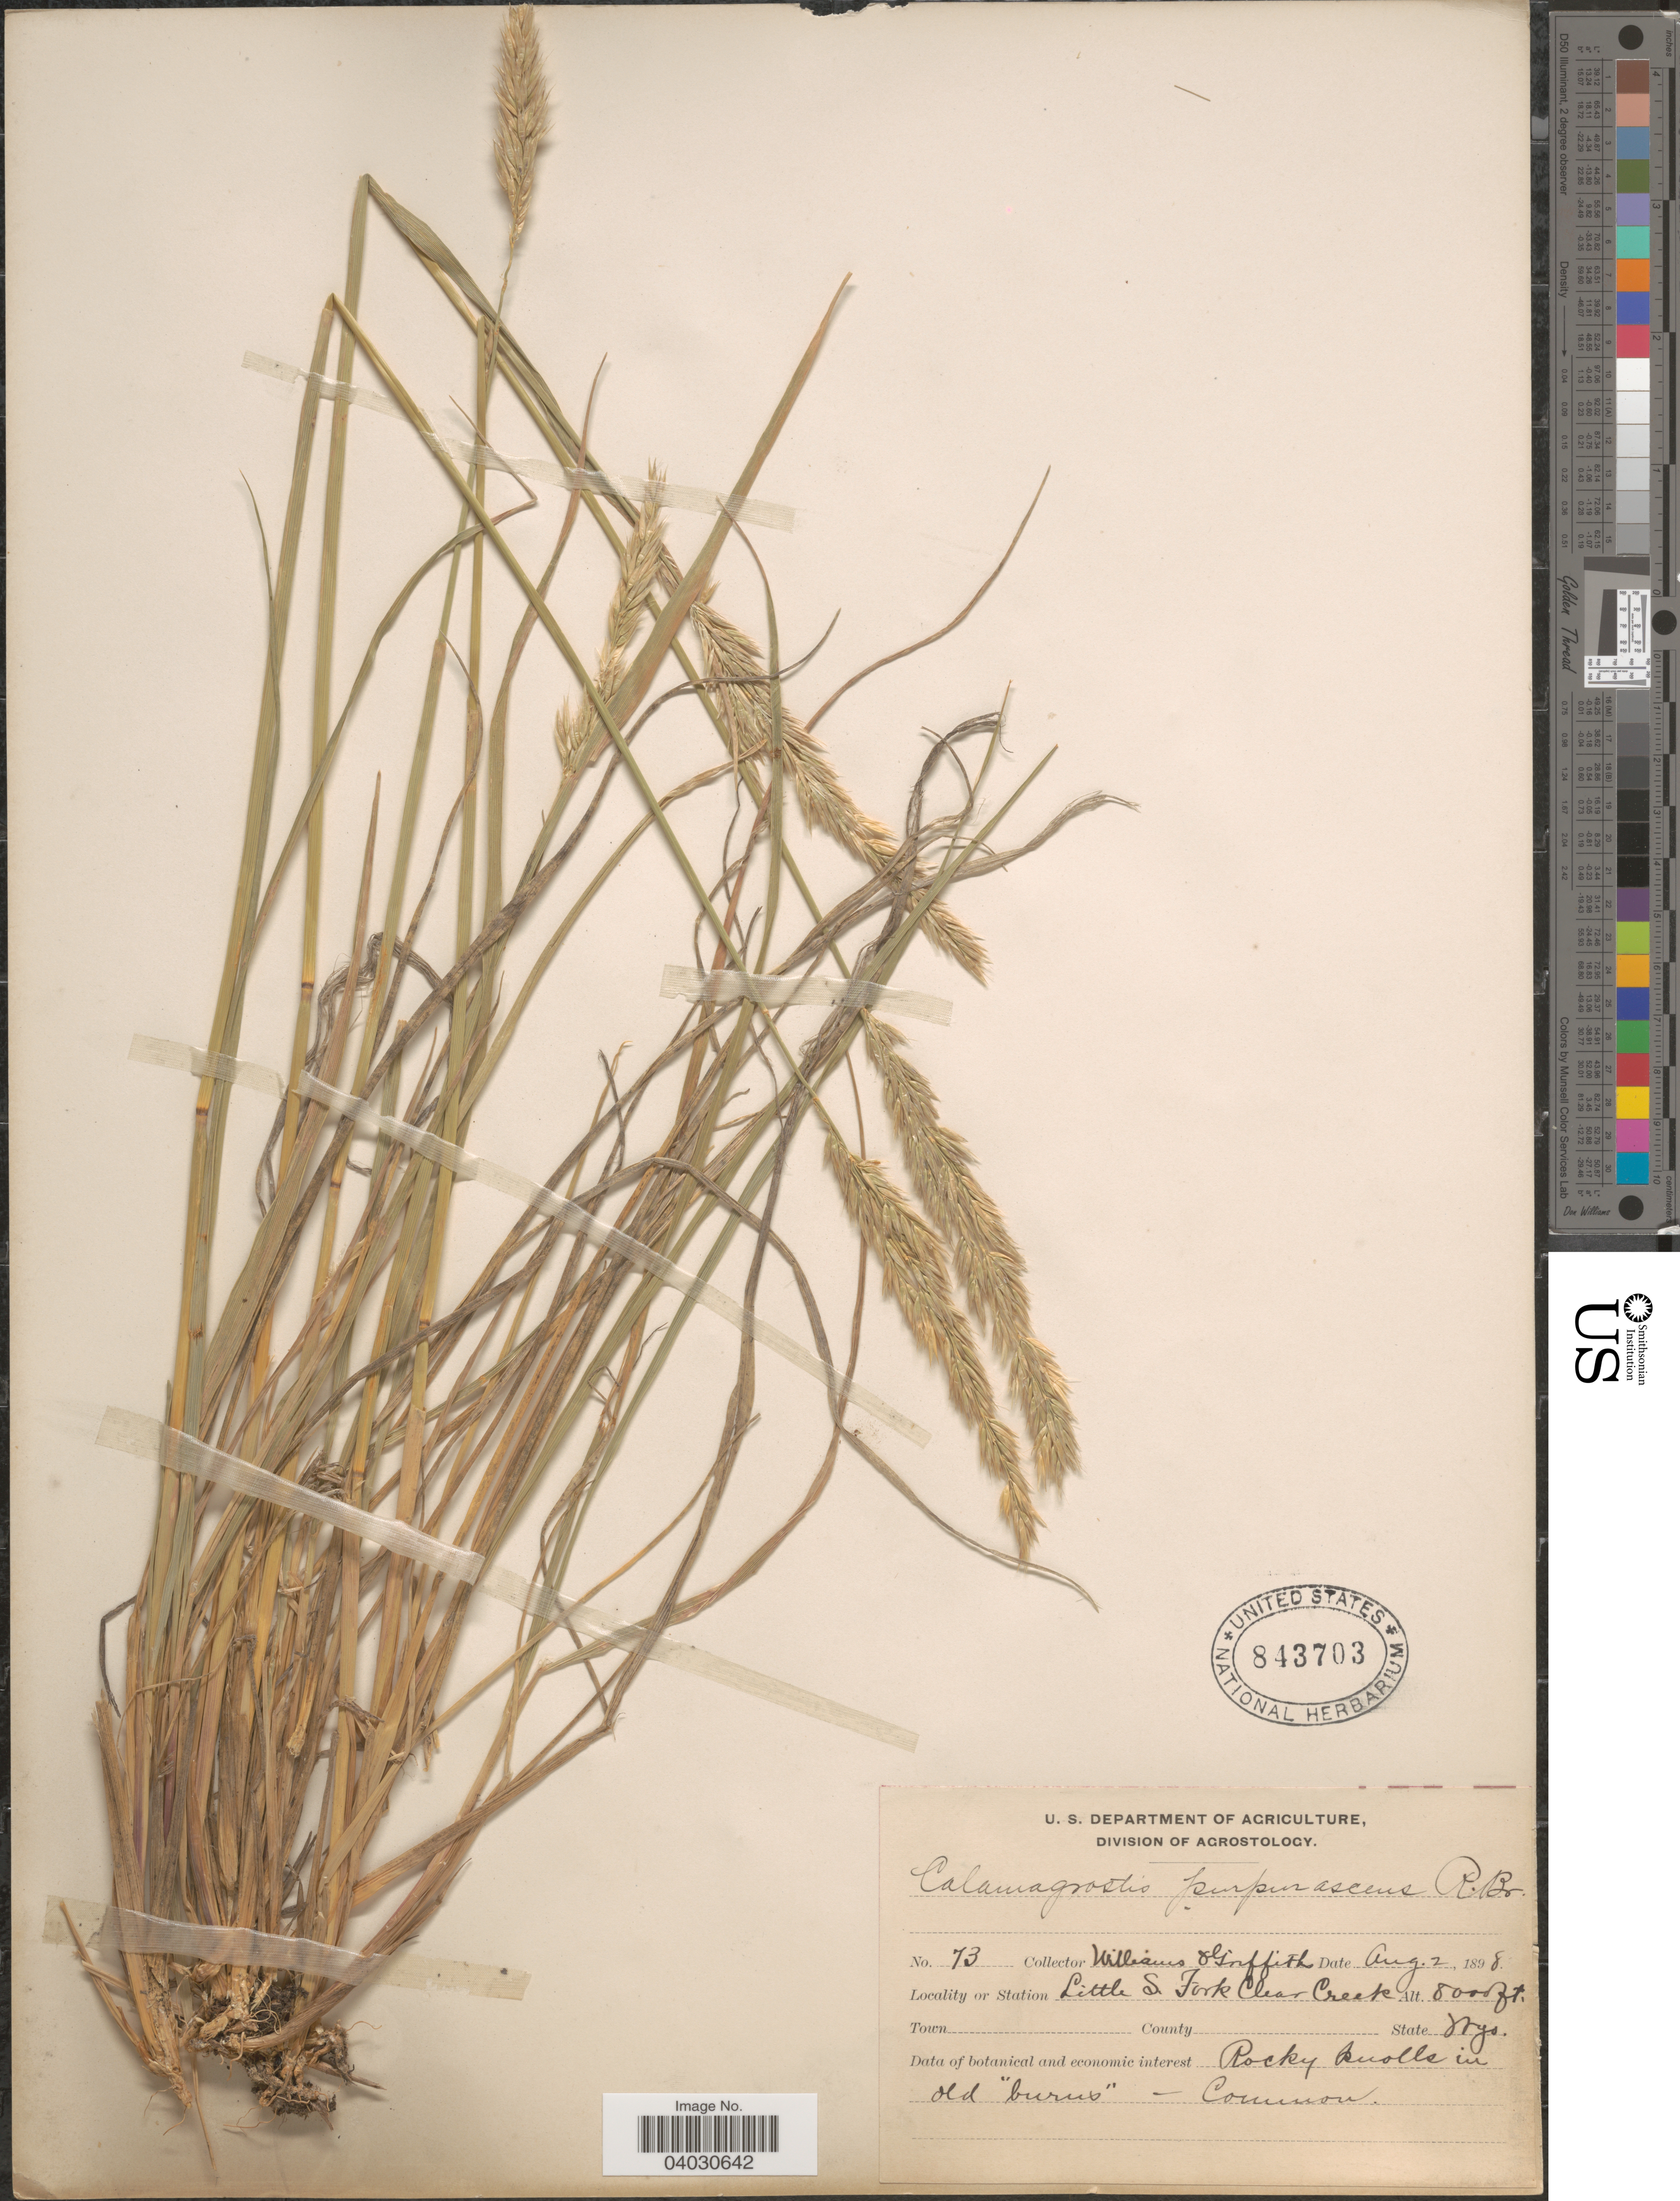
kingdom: Plantae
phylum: Tracheophyta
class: Liliopsida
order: Poales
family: Poaceae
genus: Calamagrostis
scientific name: Calamagrostis purpurascens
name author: R. Br.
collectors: -- Williams & -- Griffiths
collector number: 73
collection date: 1898-08-02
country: United States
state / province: Wyoming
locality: Little S. Fork Clear Creek.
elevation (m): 2438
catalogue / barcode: US 843703